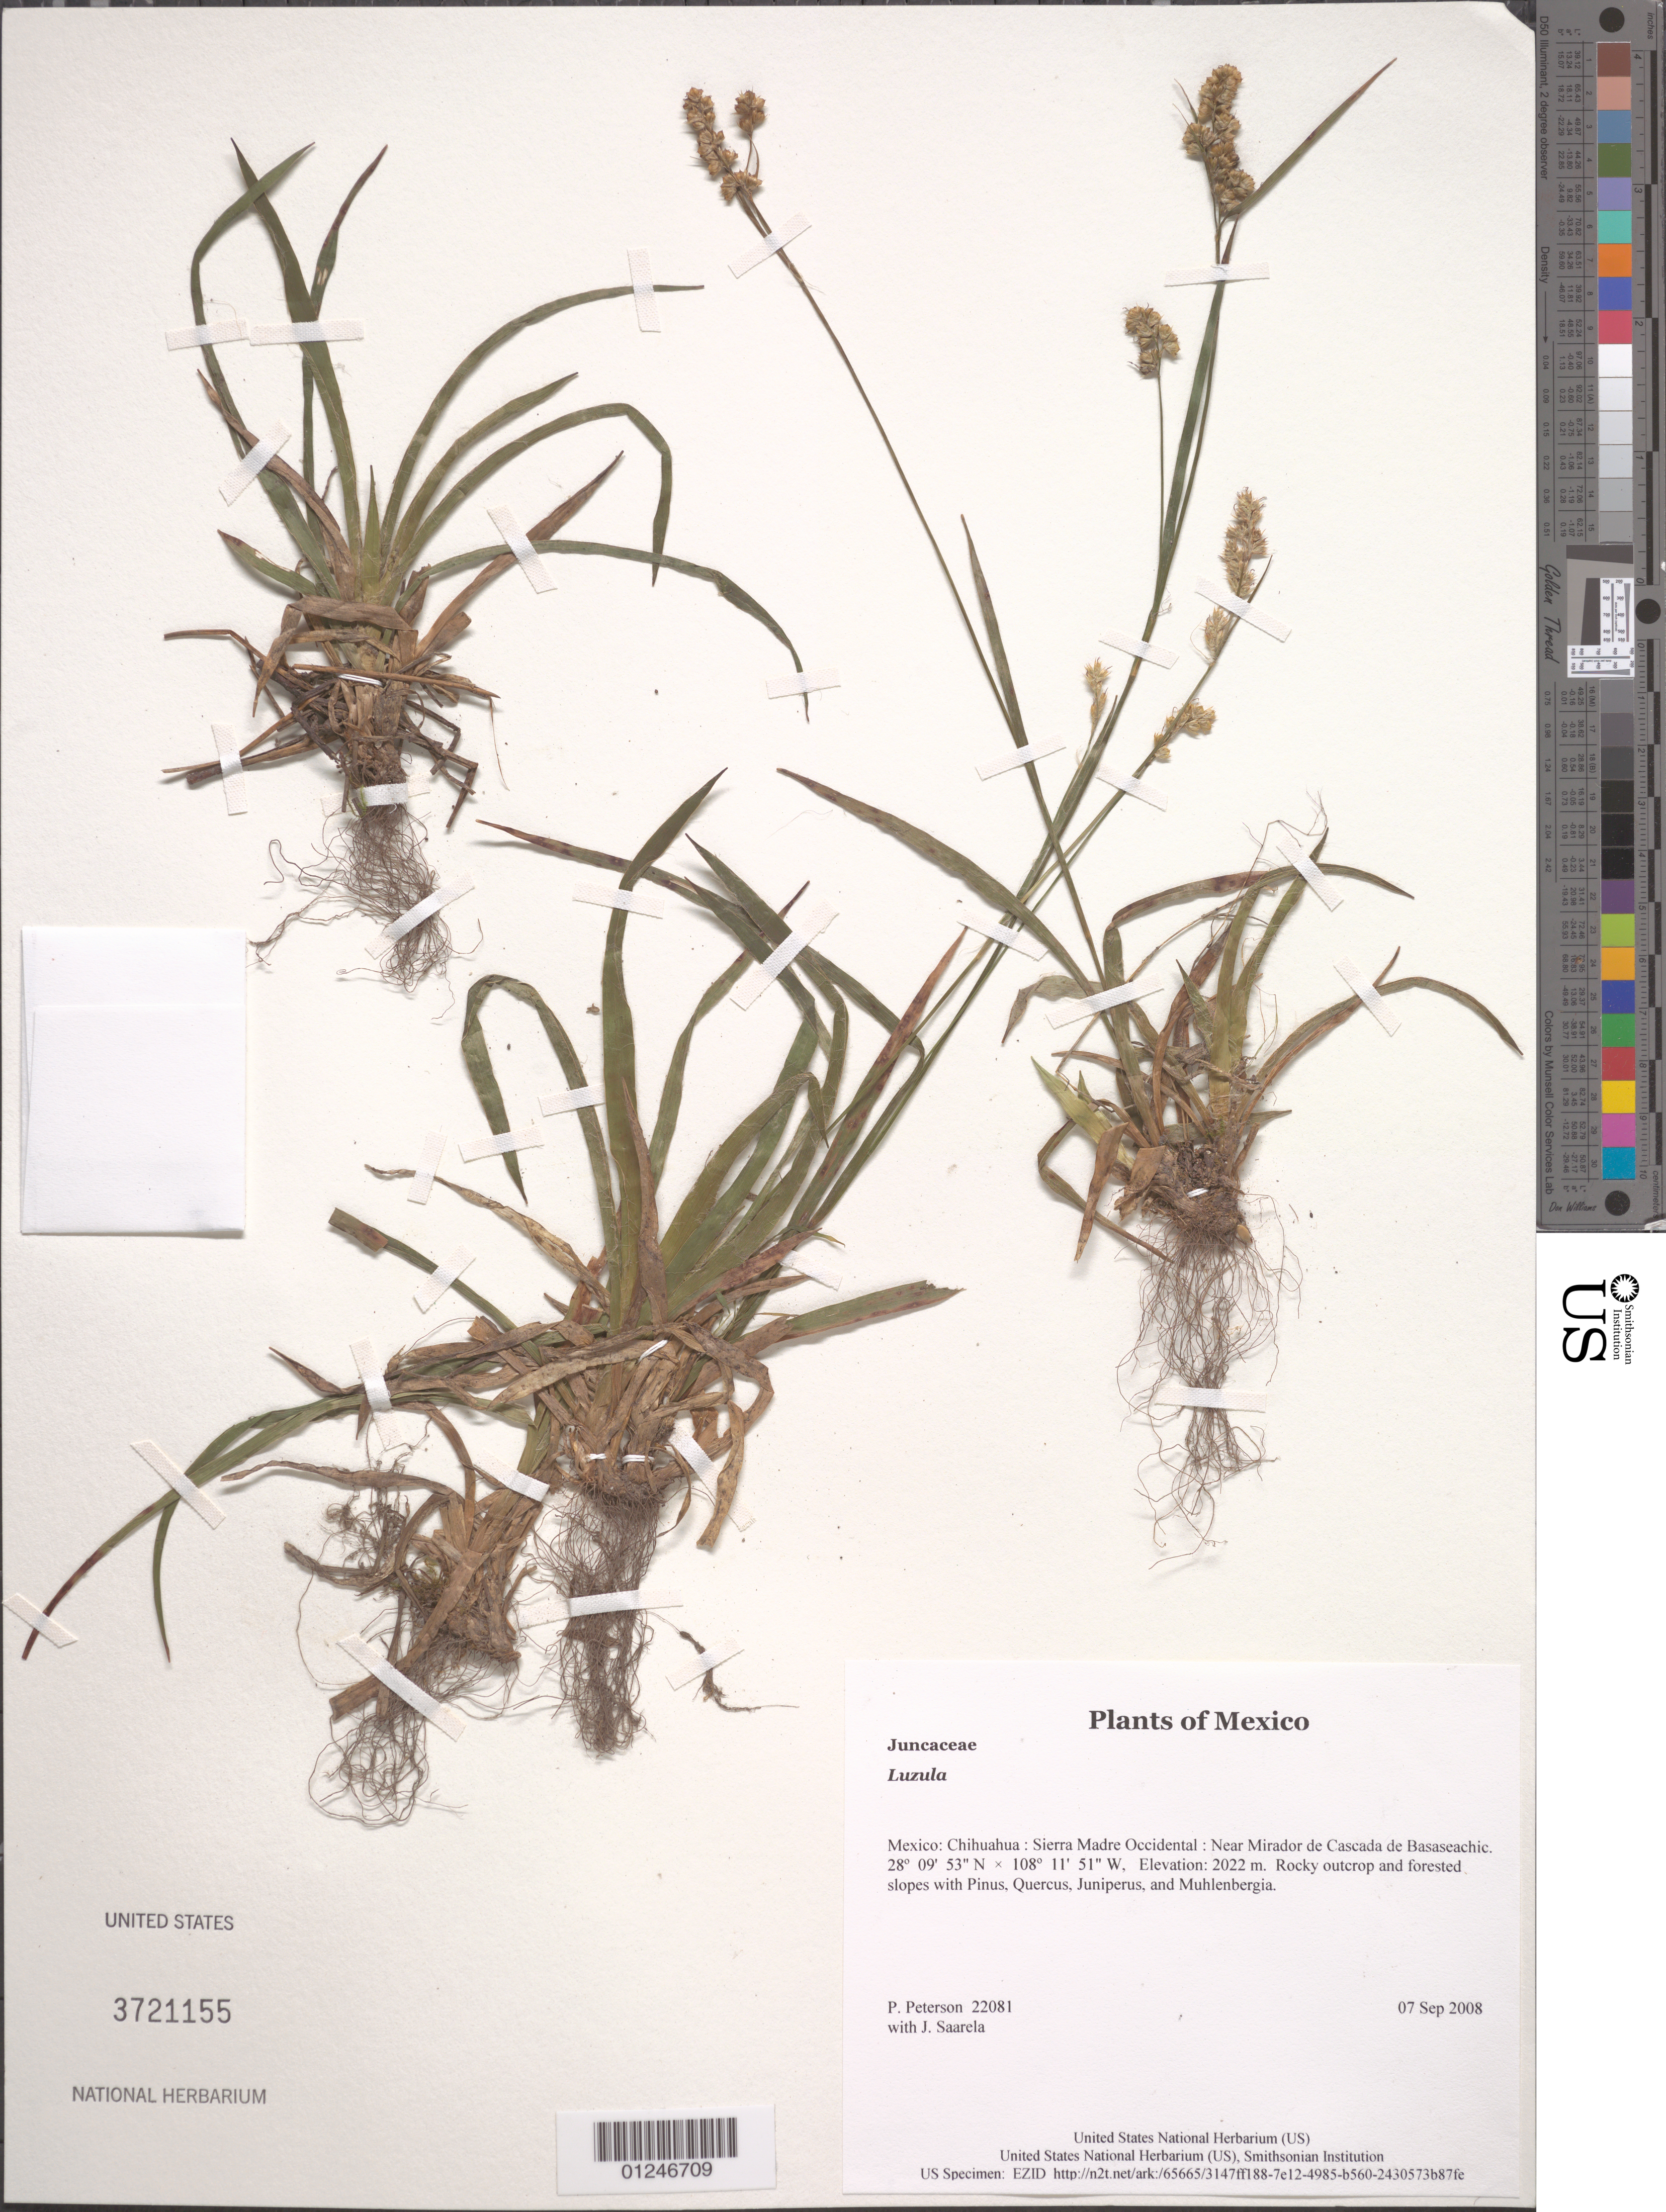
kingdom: Plantae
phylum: Tracheophyta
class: Liliopsida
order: Poales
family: Juncaceae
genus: Luzula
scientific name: Luzula sp.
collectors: P. M. Peterson & J. Saarela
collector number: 22081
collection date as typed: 07 Sep 2008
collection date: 2008-09-07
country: Mexico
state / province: Chihuahua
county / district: Sierra Madre Occidental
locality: Near Mirador de Cascada de Basaseachic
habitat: Rocky outcrop and forested slopes with Pinus, Quercus, Juniperus, and Muhlenbergia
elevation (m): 2022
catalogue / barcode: US 3721155